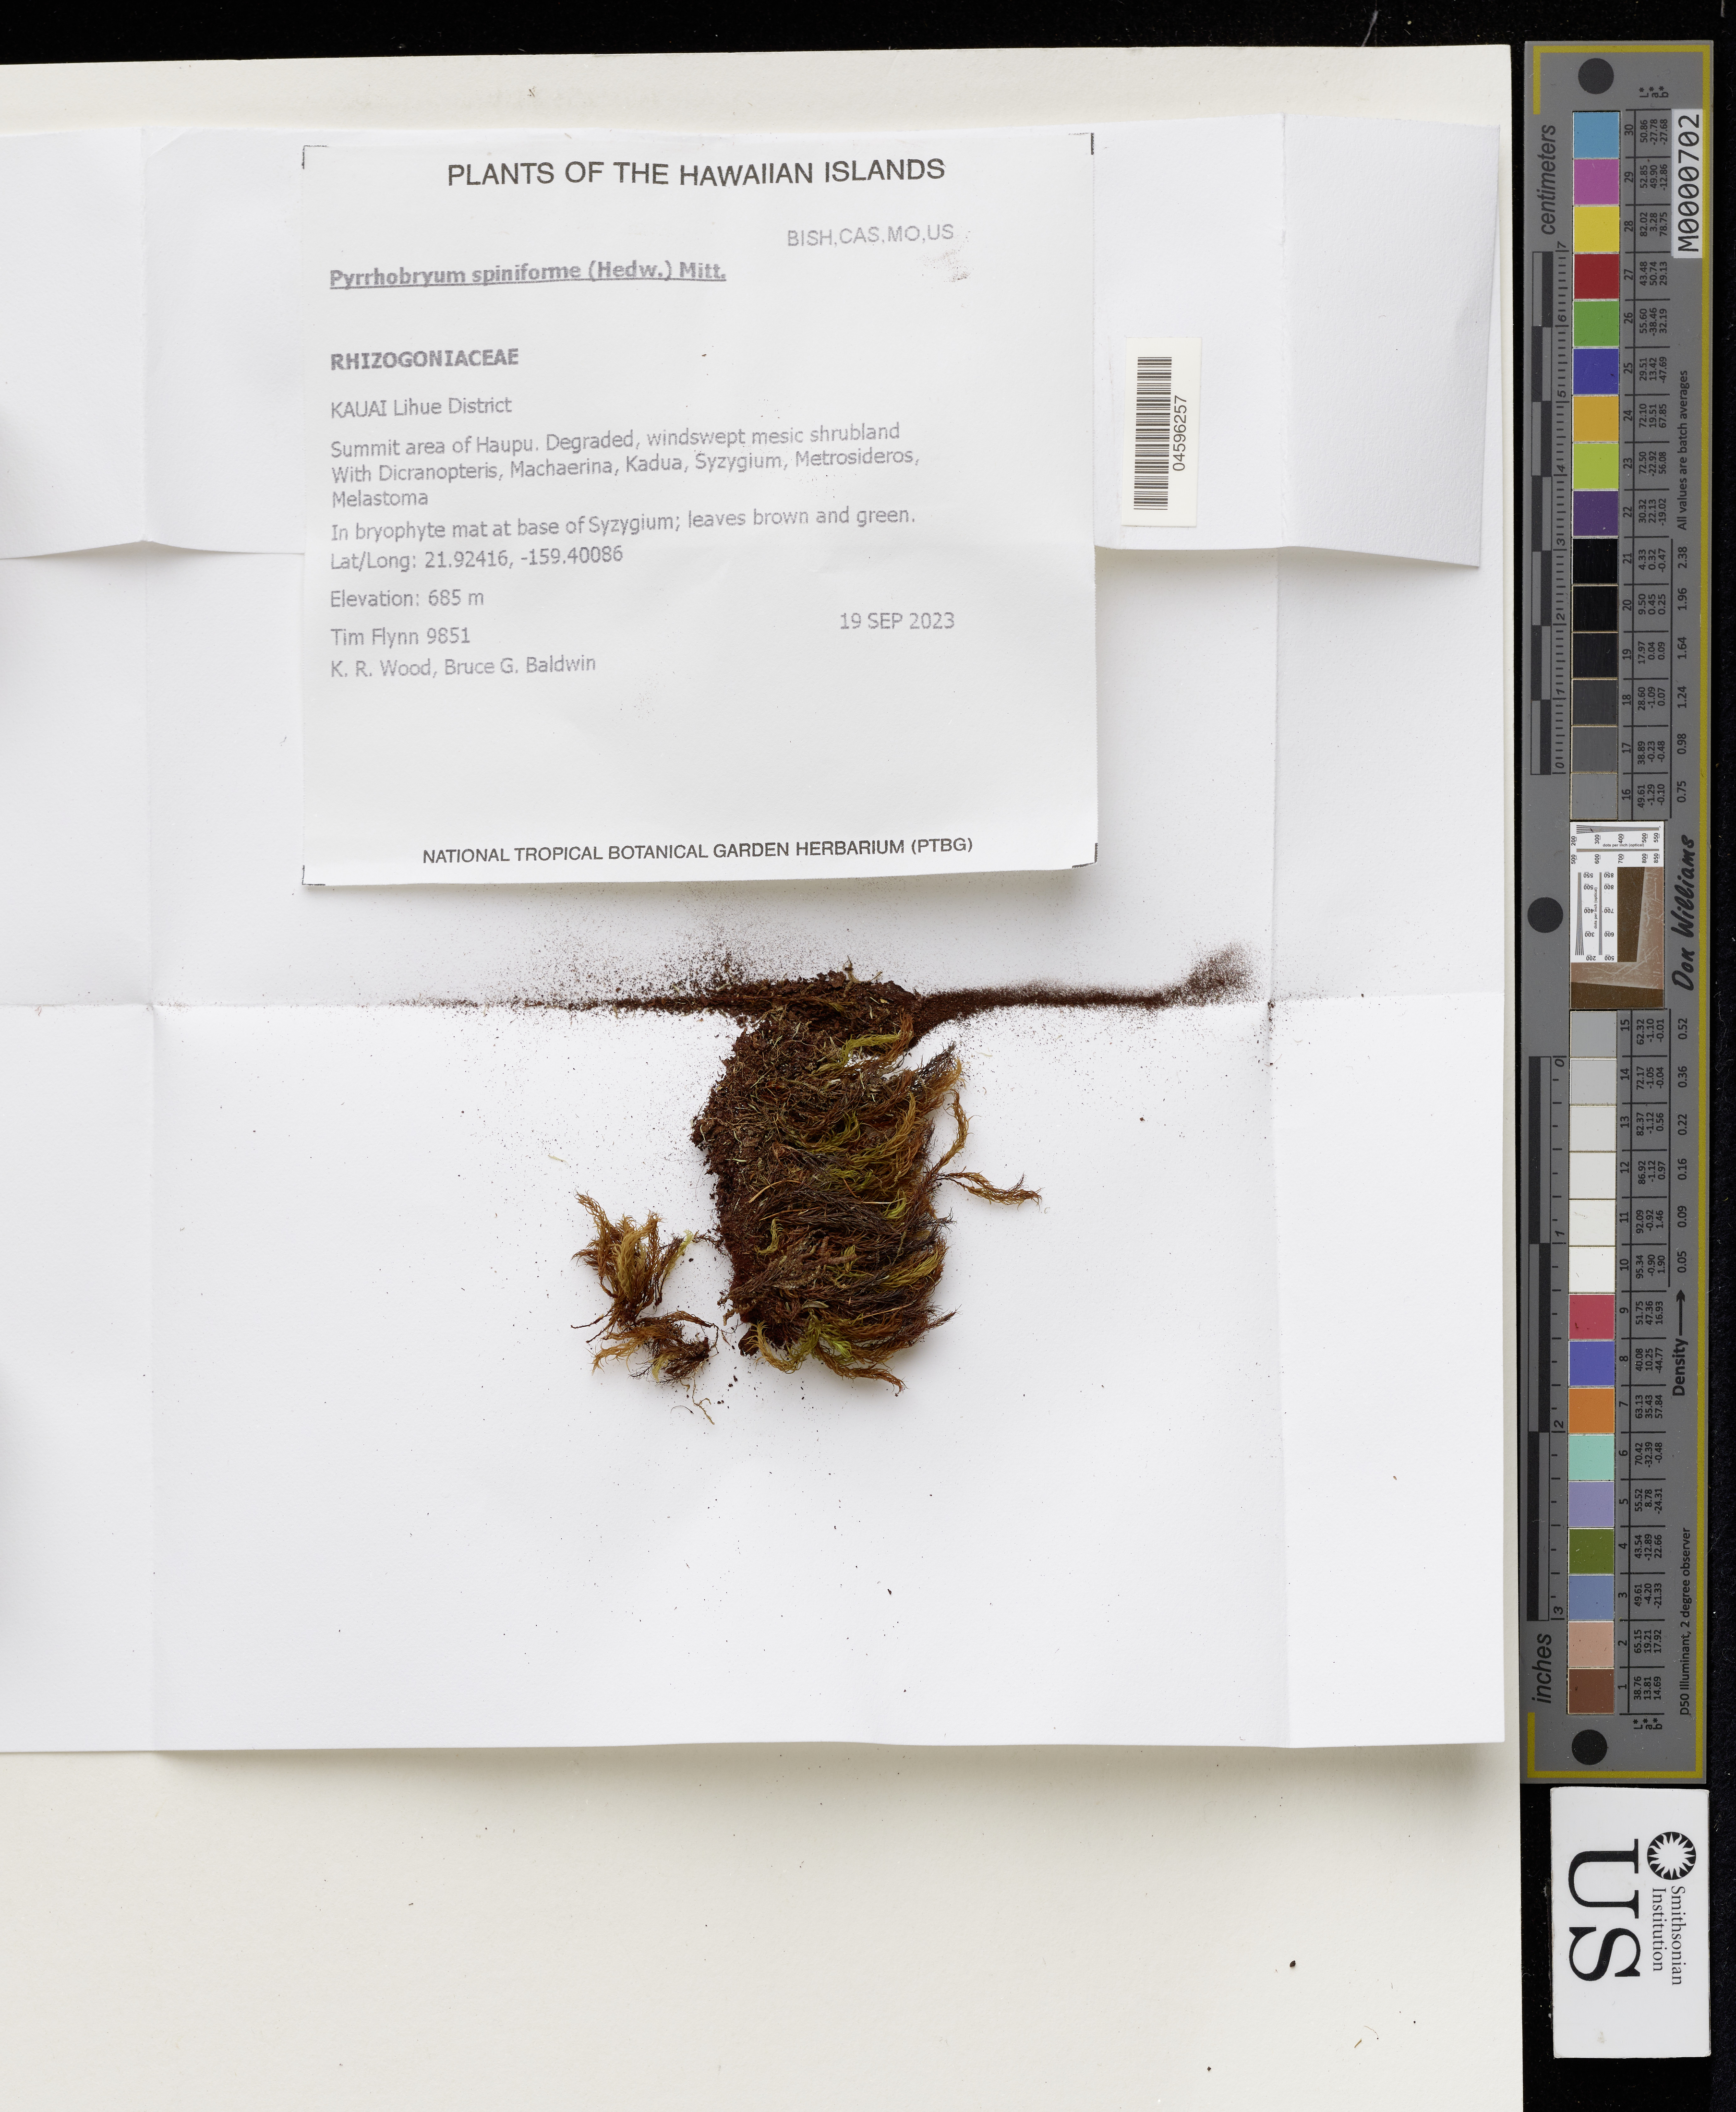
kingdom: Plantae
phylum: Bryophyta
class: Bryopsida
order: Rhizogoniales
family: Calomniaceae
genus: Pyrrhobryum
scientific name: Pyrrhobryum spiniforme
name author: (Hedw.) Mitt.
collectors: T. Flynn, K. R. Wood & B. Baldwin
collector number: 9851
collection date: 2023-09-19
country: United States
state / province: Hawaii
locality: Kauai Lihue District. Summit area of Haupa.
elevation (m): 685